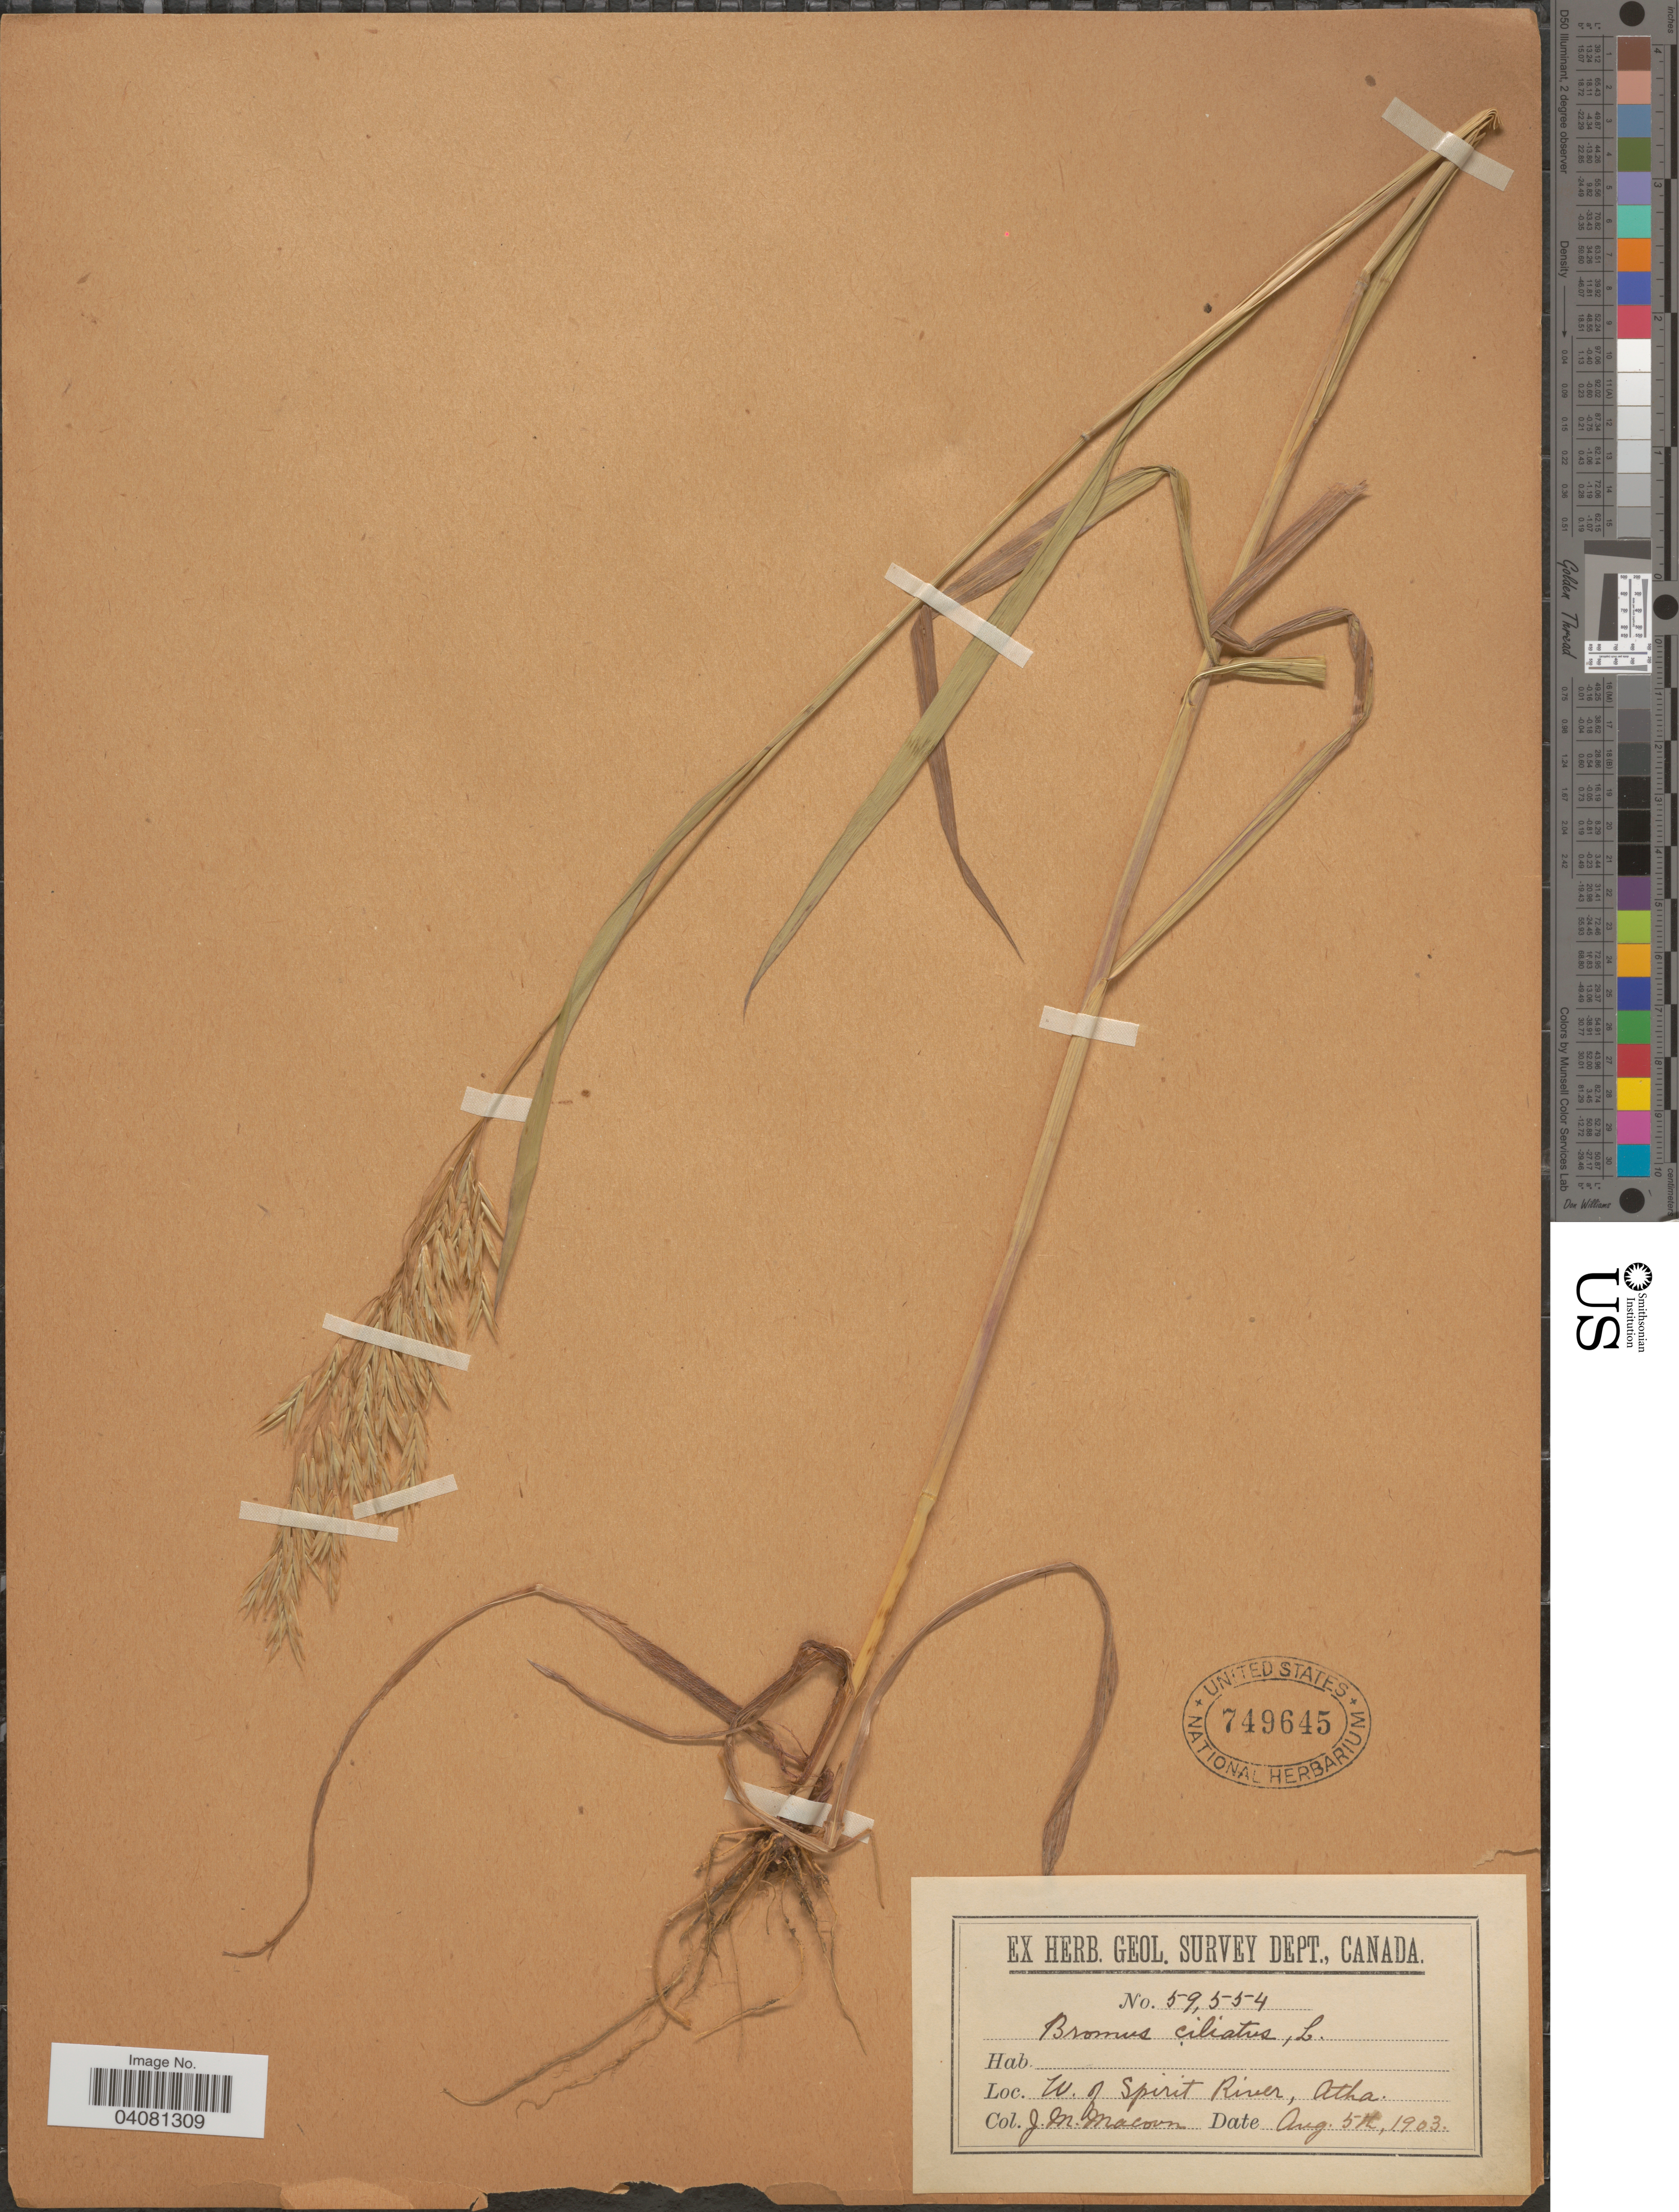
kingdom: Plantae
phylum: Tracheophyta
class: Liliopsida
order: Poales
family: Poaceae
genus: Bromus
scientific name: Bromus ciliatus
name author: L.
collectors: J. M. Macoun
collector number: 59554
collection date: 1903-08-05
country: Canada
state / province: Alberta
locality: Herb. Geol. Survey Dept. Canada. W. of Spirit River, Atha.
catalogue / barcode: US 749645